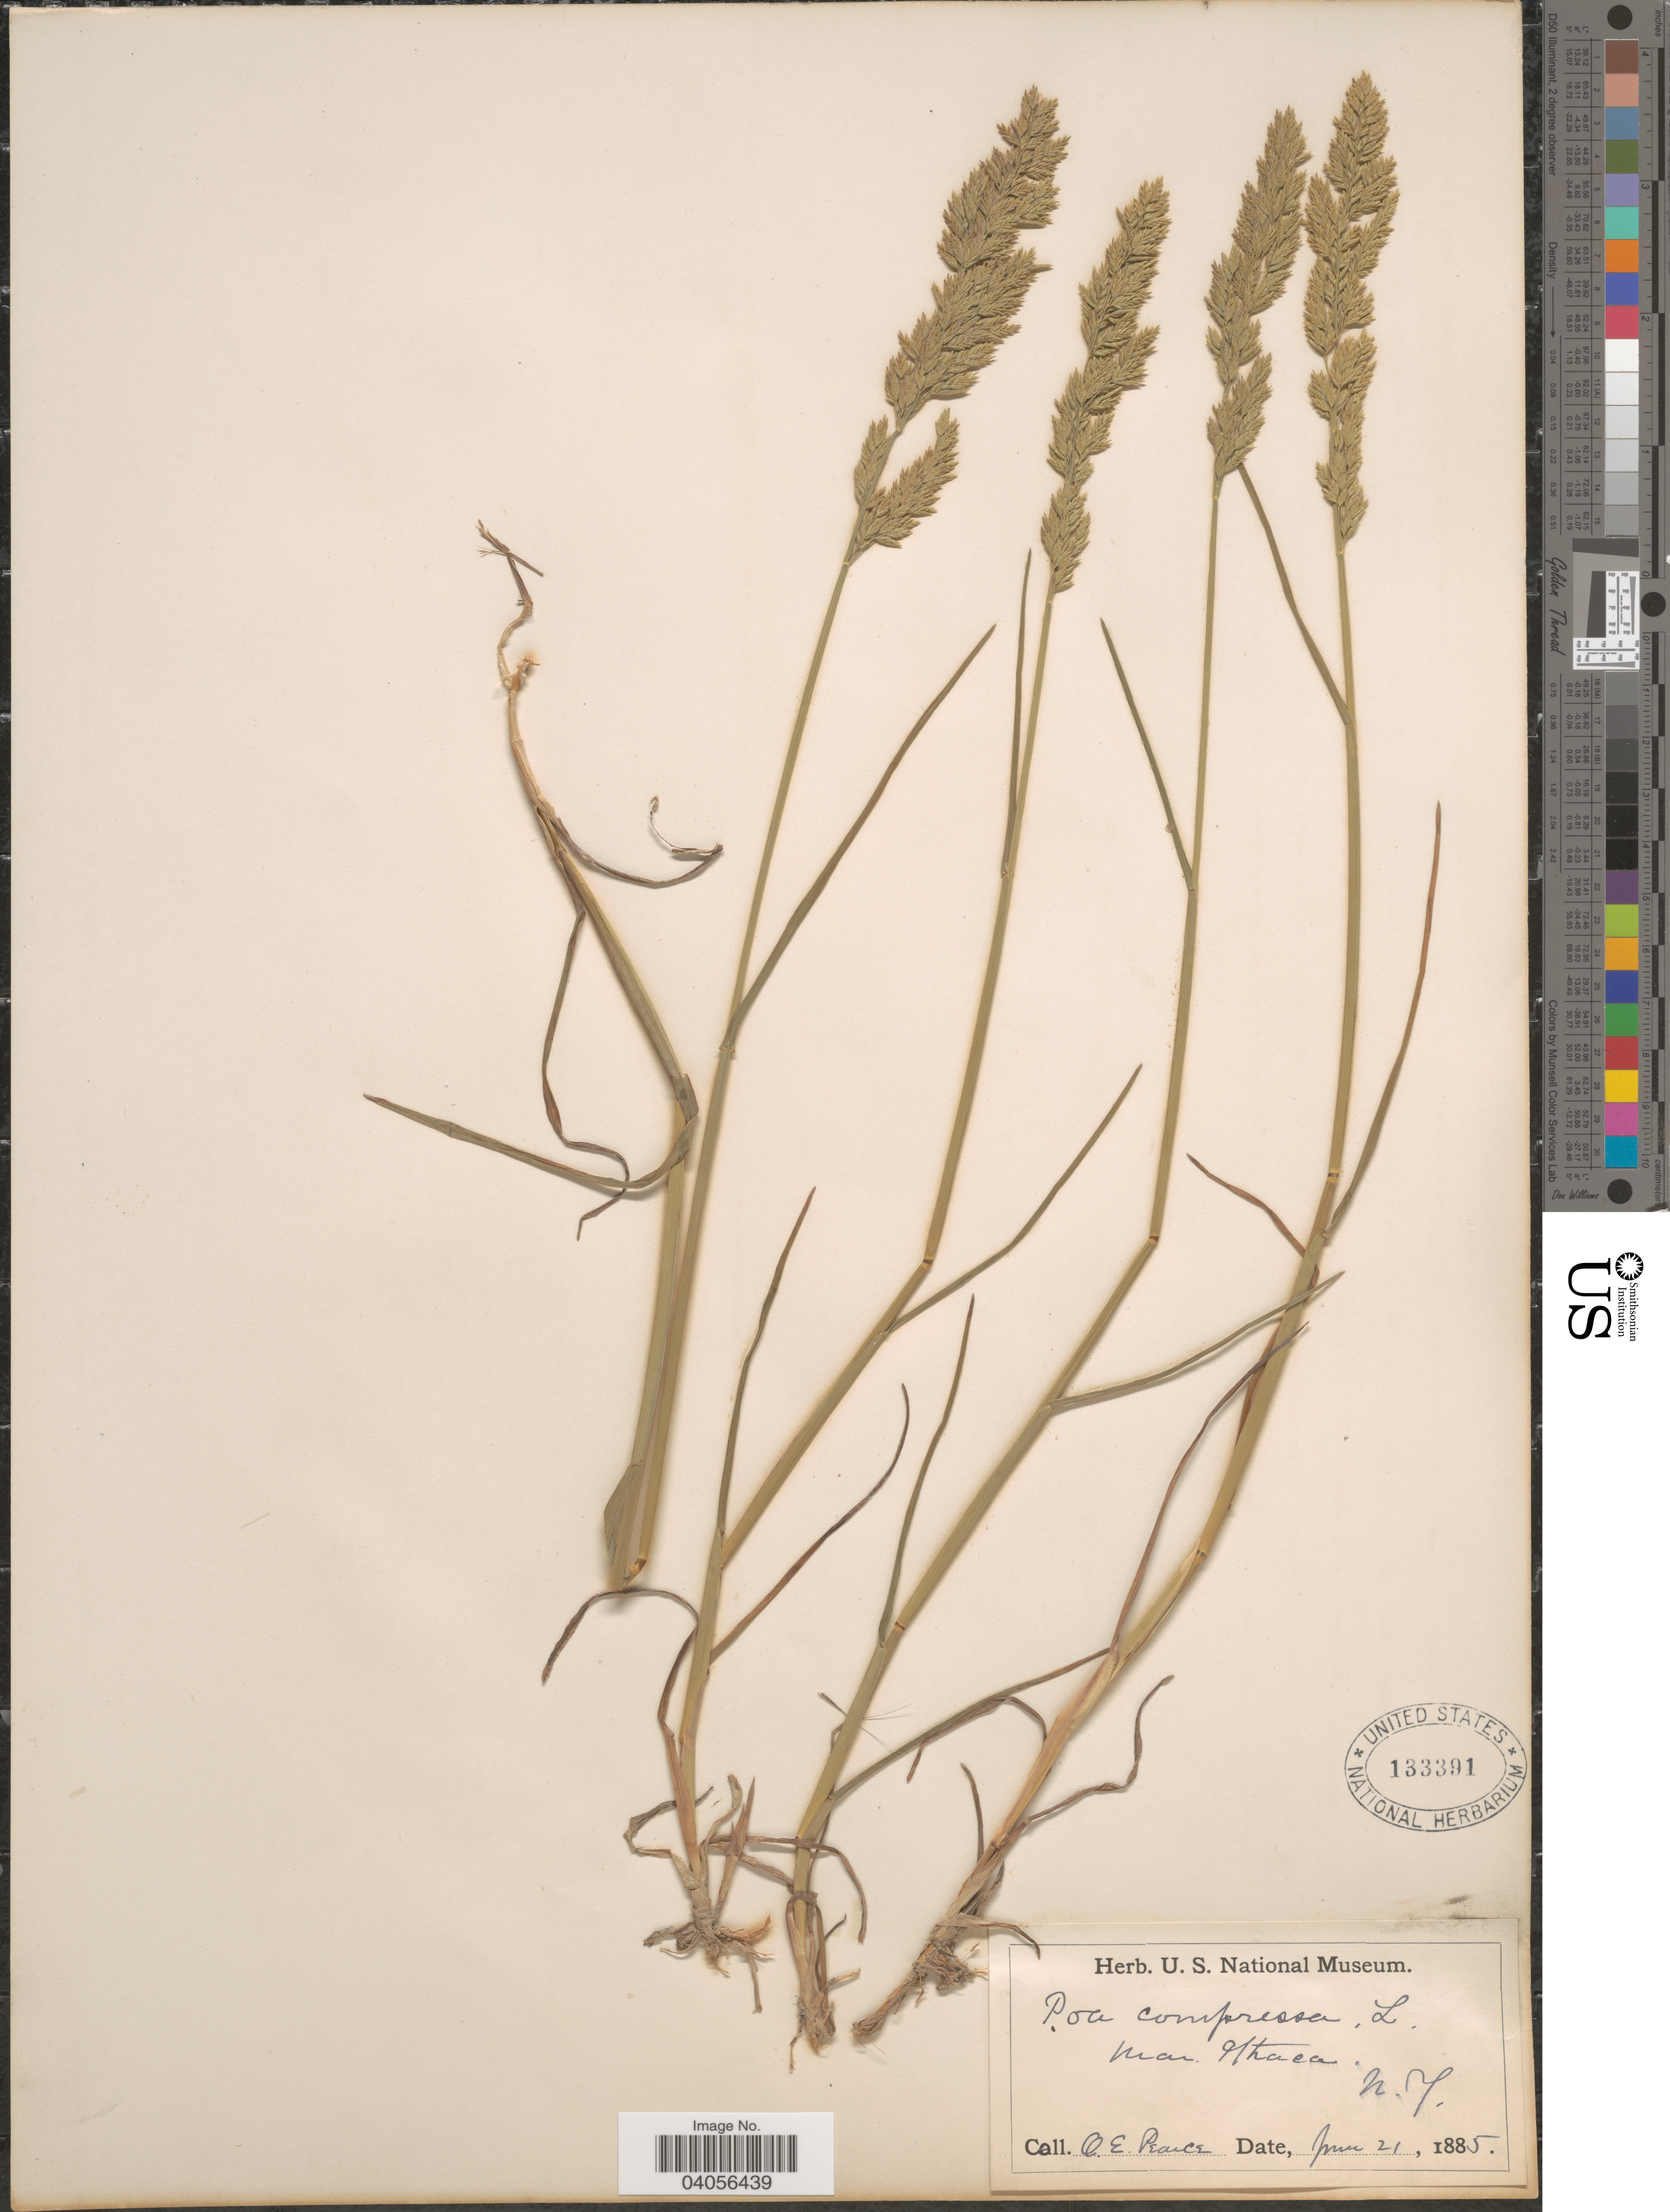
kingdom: Plantae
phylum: Tracheophyta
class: Liliopsida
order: Poales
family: Poaceae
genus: Poa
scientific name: Poa compressa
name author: L.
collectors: O. E. Pearce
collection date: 1885-06-21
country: United States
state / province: New York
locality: Near Ithaca.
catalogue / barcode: US 133391